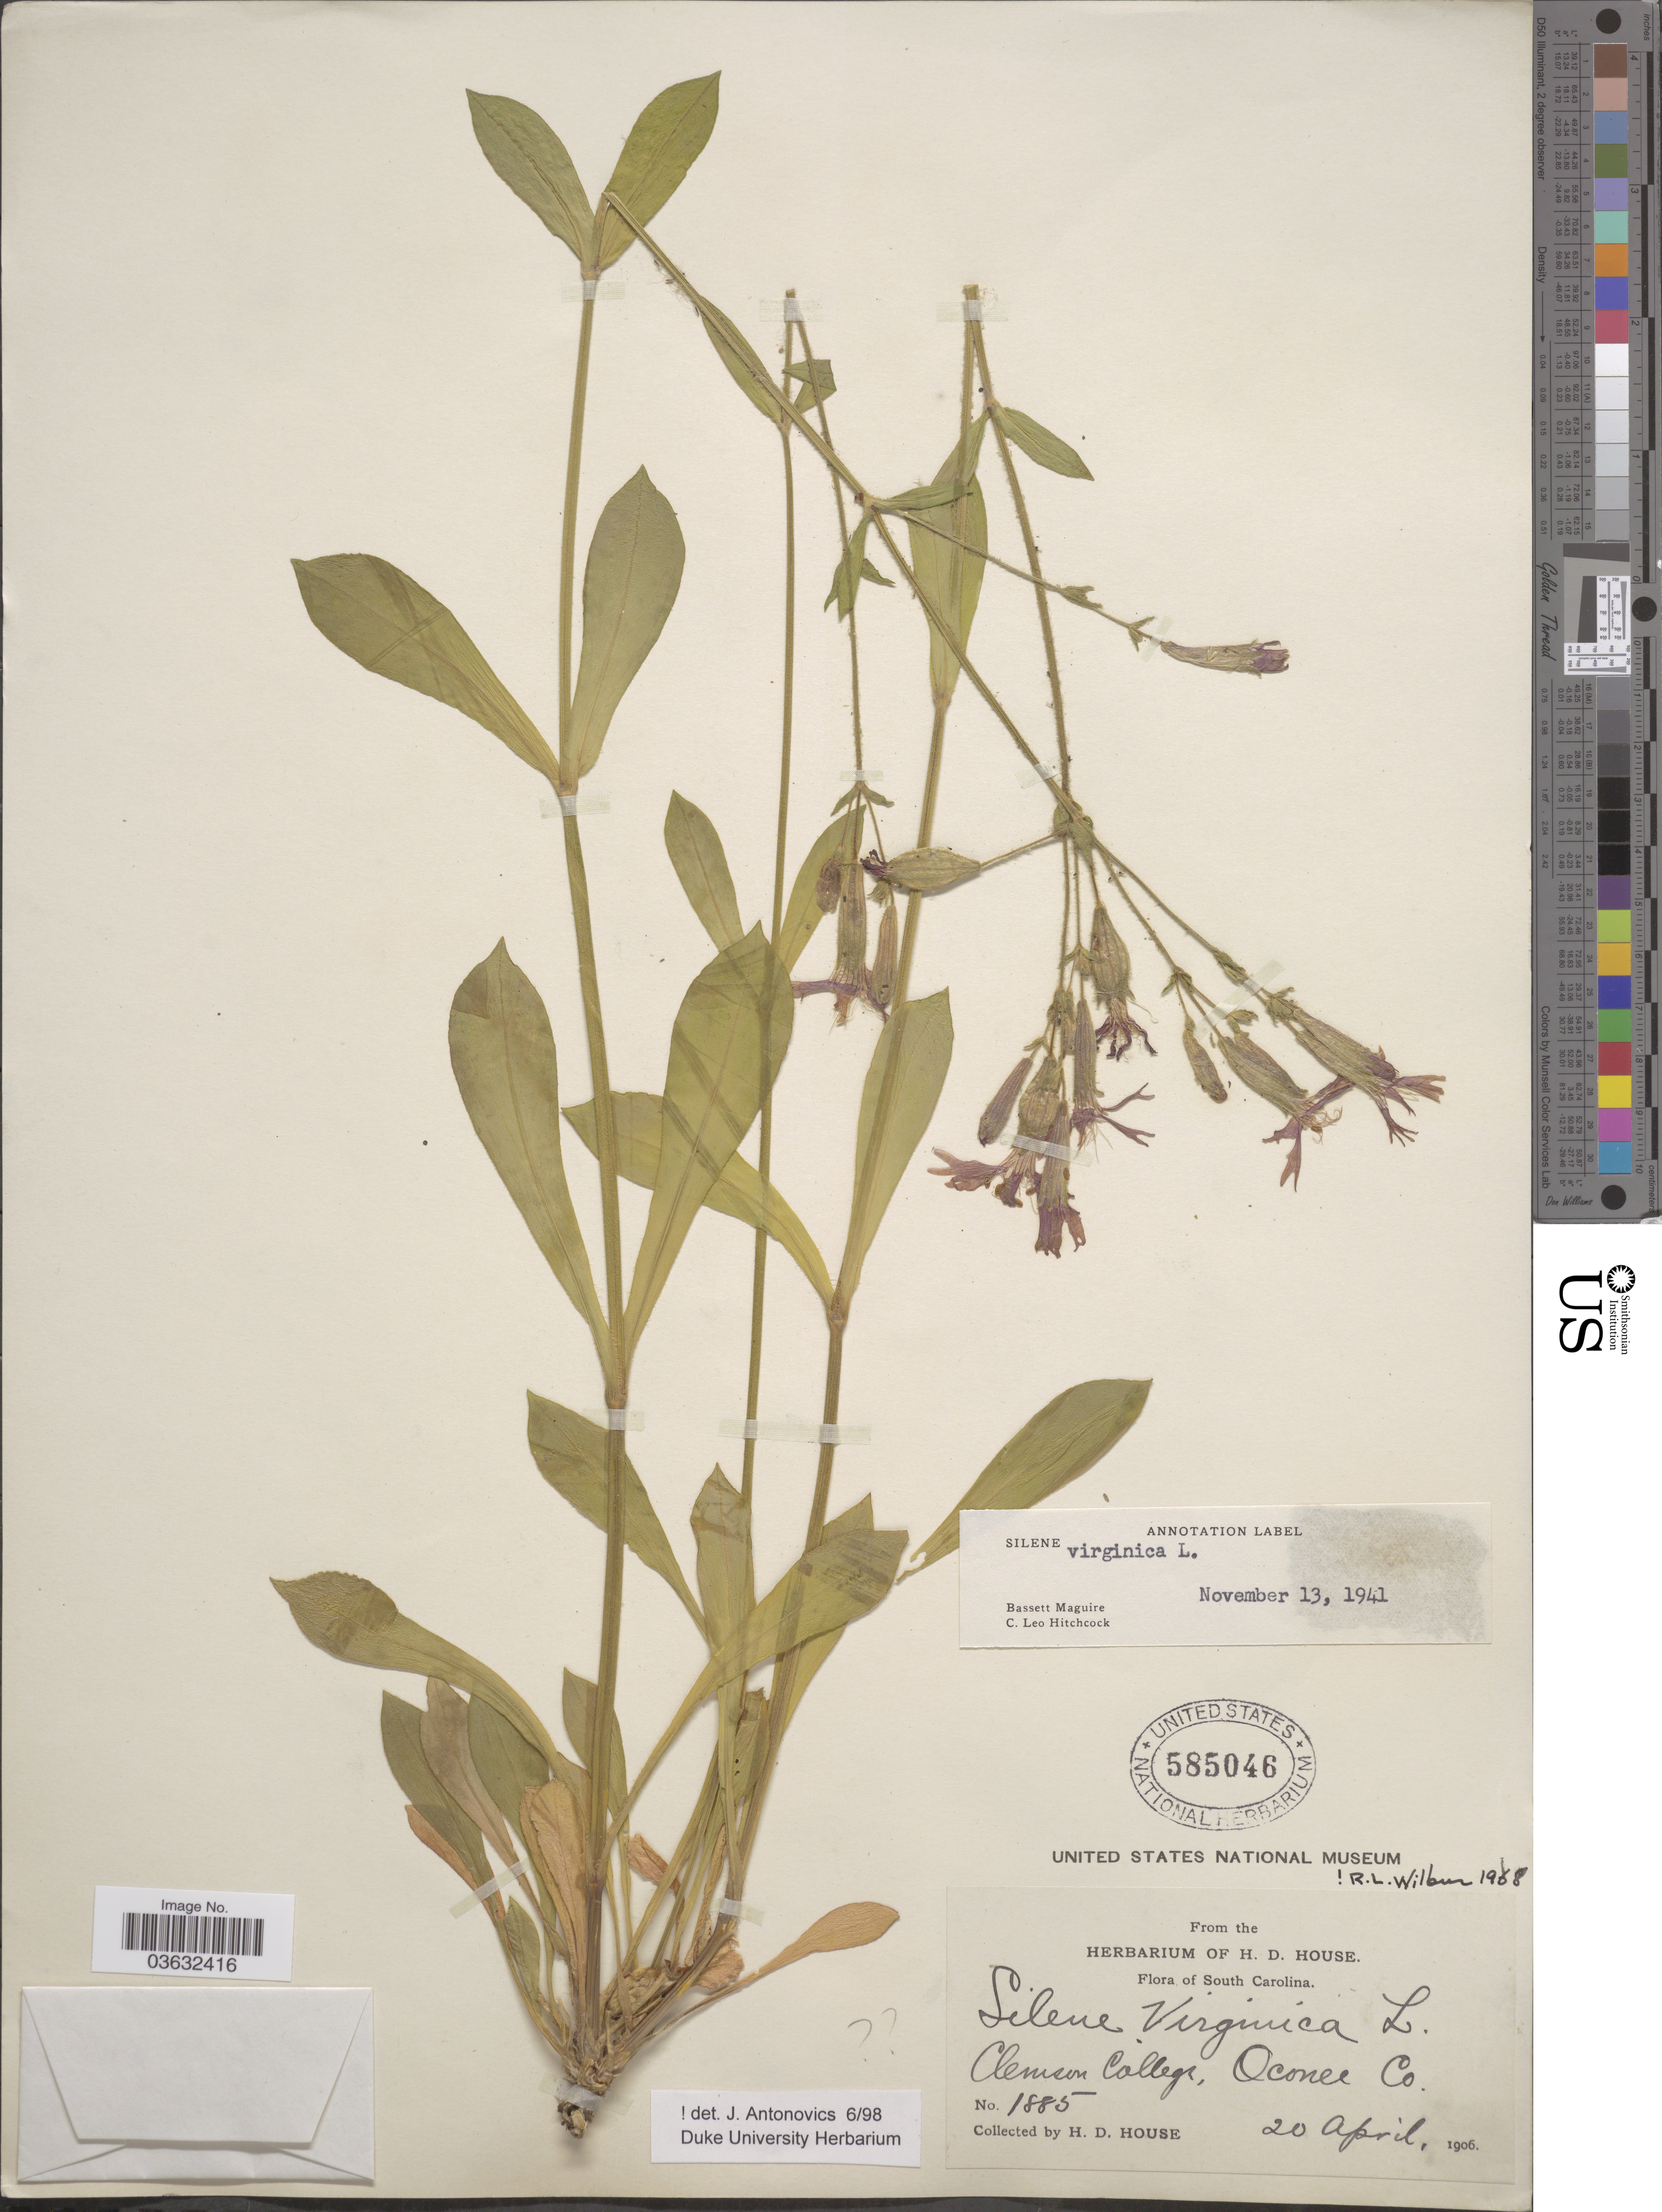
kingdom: Plantae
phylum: Tracheophyta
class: Magnoliopsida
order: Caryophyllales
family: Caryophyllaceae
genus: Silene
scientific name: Silene virginica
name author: L.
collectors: H. D. House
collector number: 1885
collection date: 1906-04-20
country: United States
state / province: South Carolina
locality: Clemson College, Oconee Co.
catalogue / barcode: US 585046